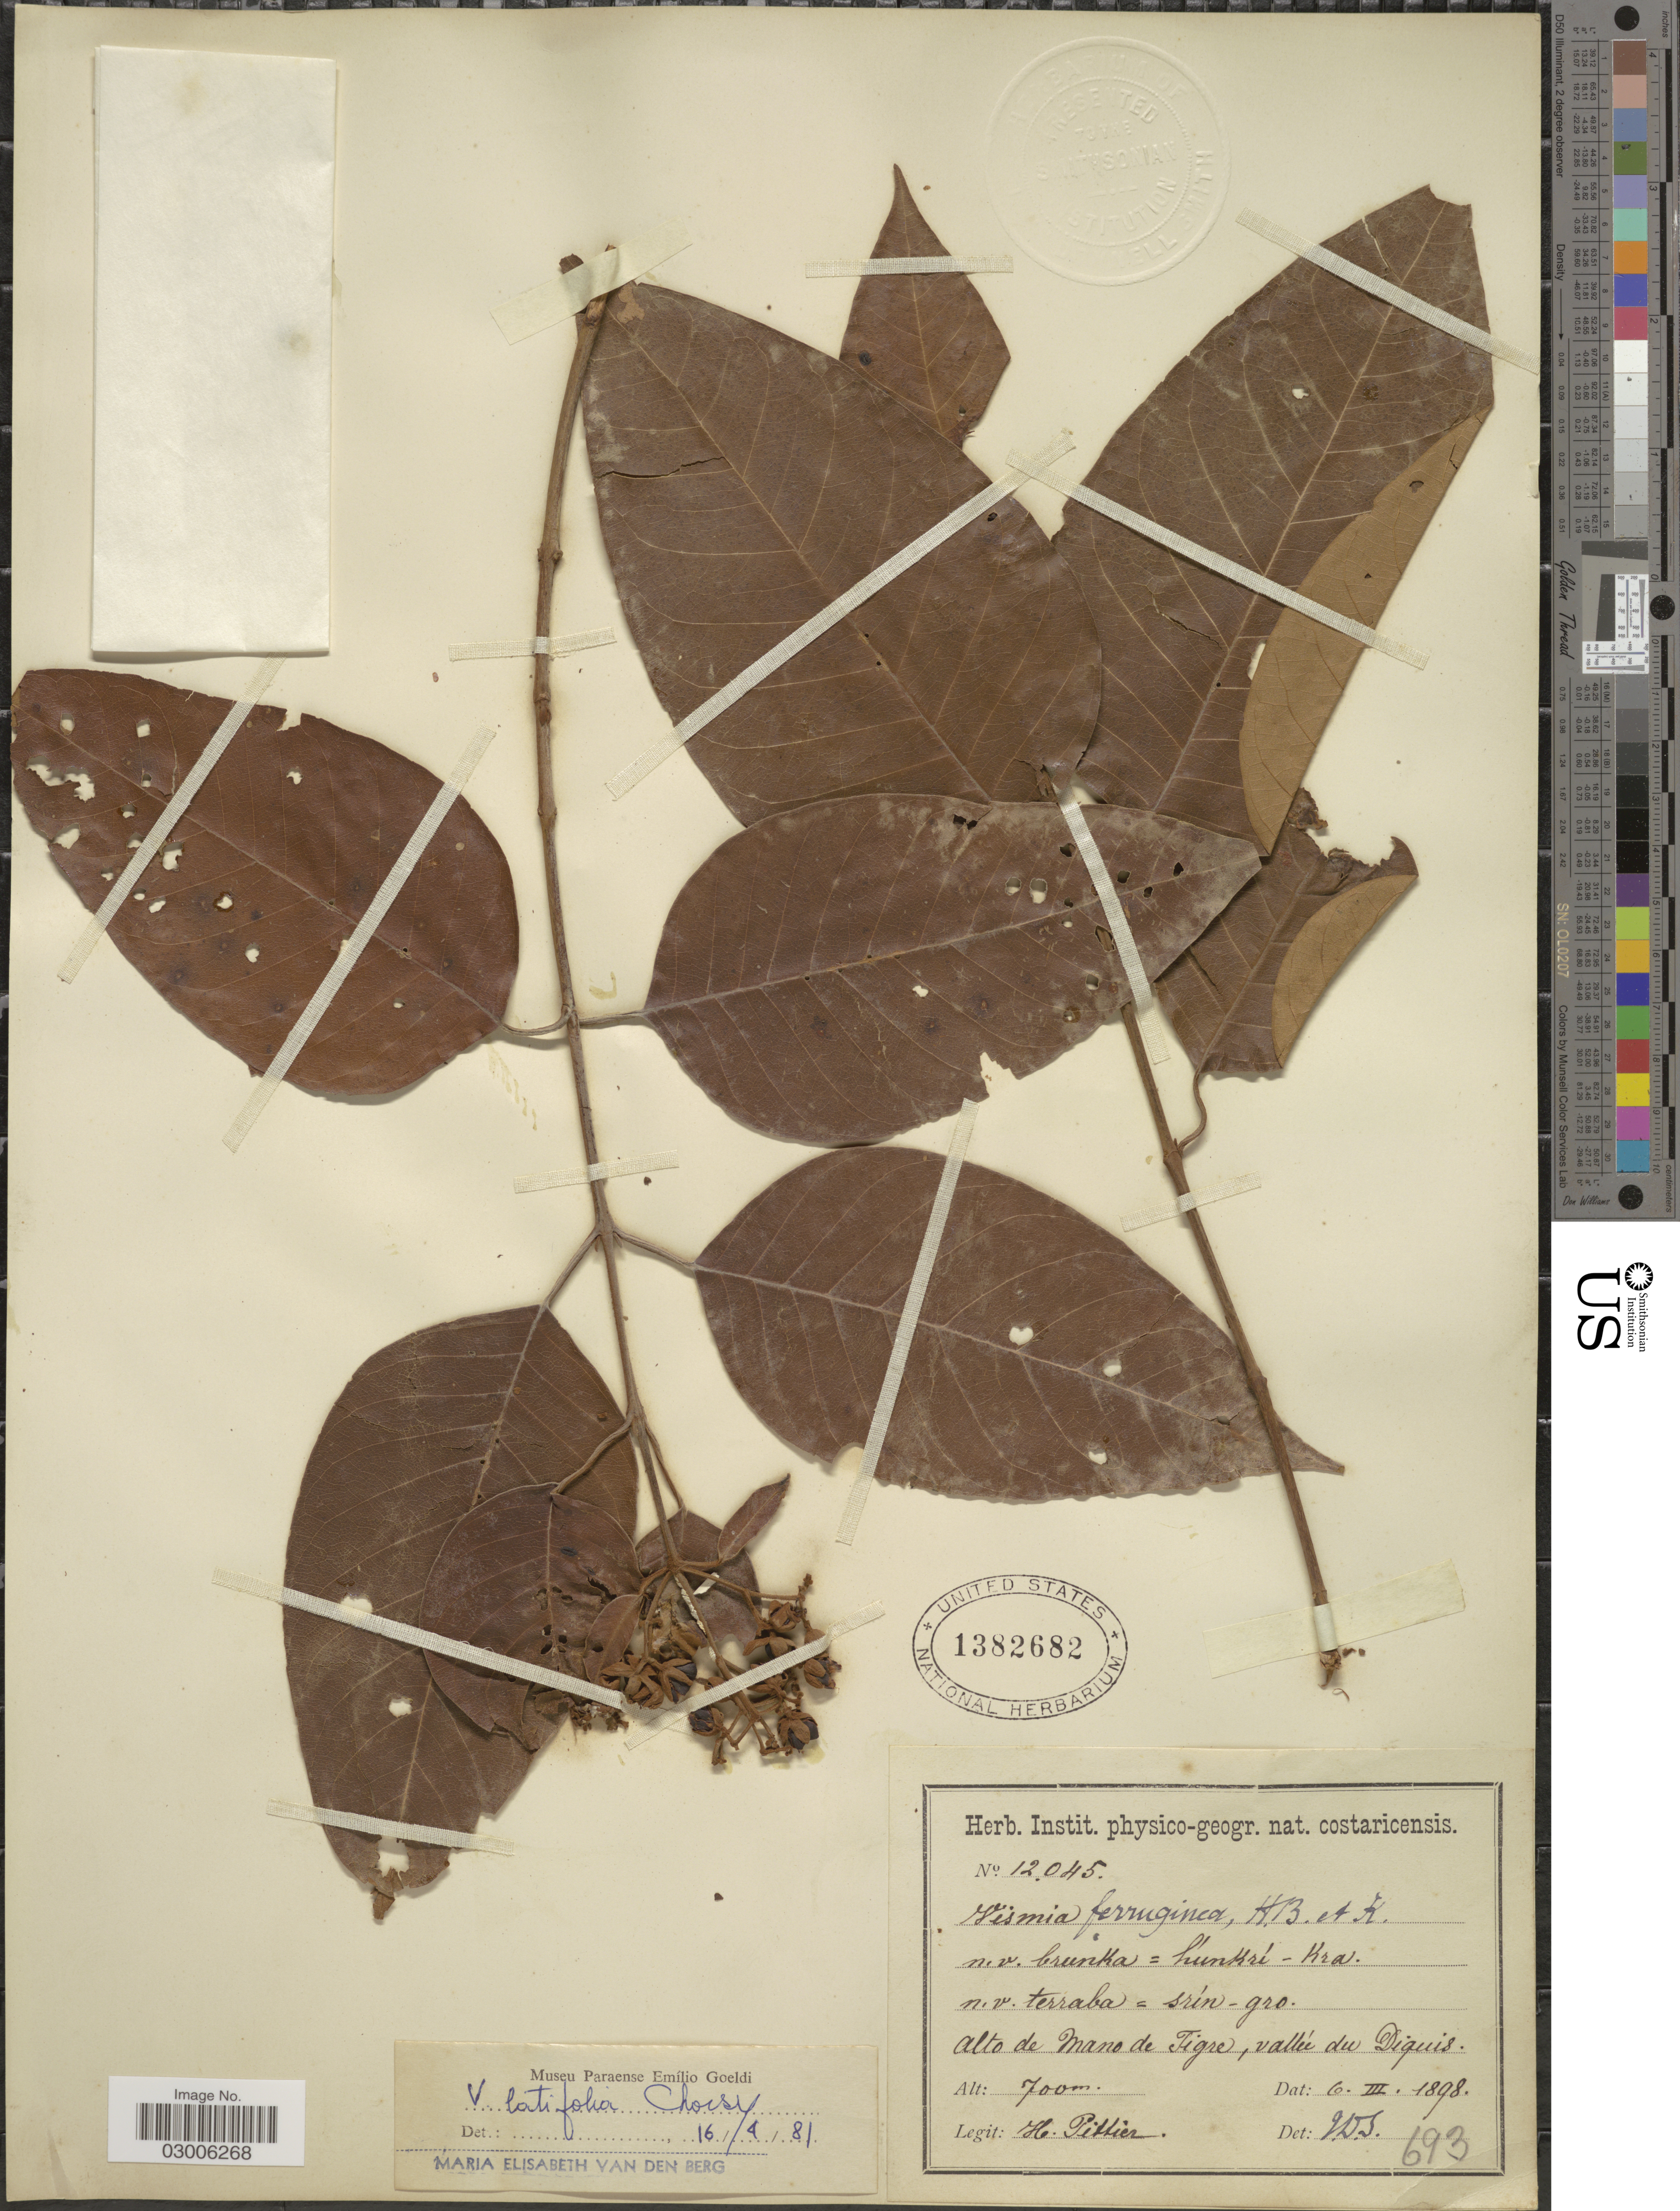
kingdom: Plantae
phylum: Tracheophyta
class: Magnoliopsida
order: Malpighiales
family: Hypericaceae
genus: Vismia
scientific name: Vismia latifolia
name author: (Aubl.) Choisy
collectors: H. F. Pittier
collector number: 12045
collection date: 1898-03-06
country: Costa Rica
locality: Alto de Mano de Tigre, vallée du Diquis.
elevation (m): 700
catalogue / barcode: US 1382682